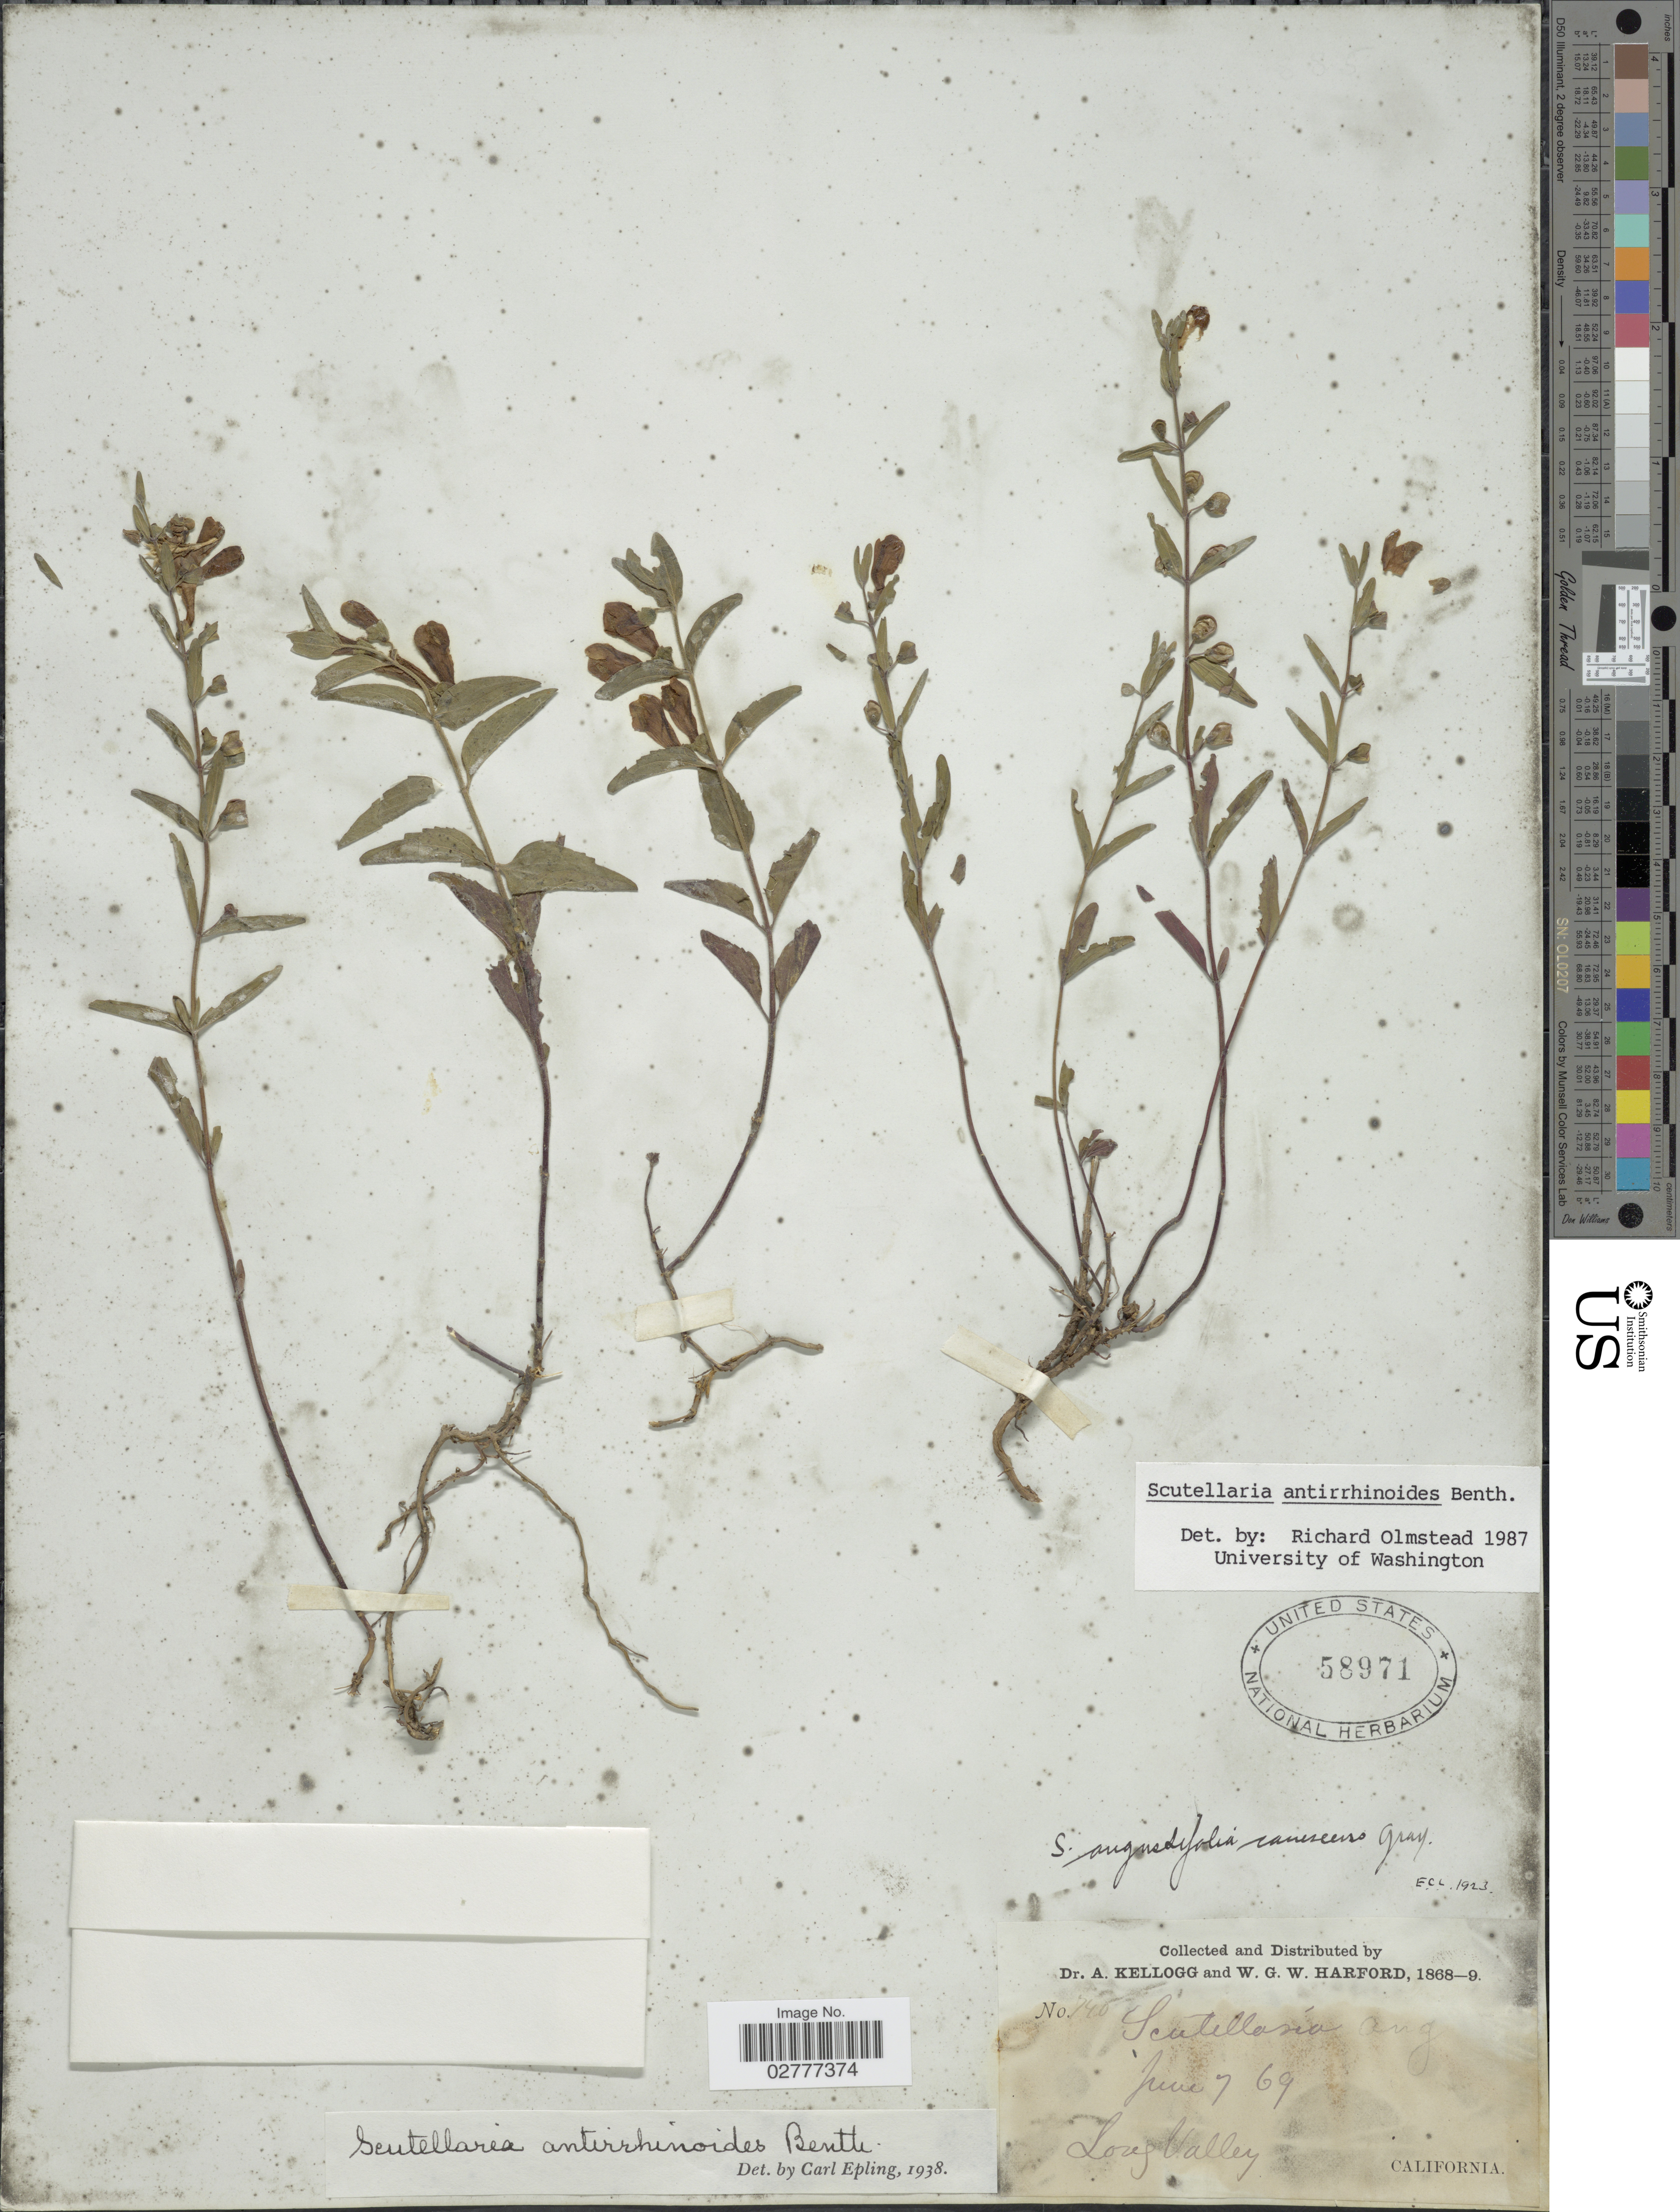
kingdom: Plantae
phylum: Tracheophyta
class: Magnoliopsida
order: Lamiales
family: Lamiaceae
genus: Scutellaria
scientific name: Scutellaria antirrhinoides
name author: Benth.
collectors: A. Kellogg & W. G. W. Harford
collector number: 740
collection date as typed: Transcribed d/m/y: 7/6/69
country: United States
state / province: California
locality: Long Valley.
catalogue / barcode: US 58971